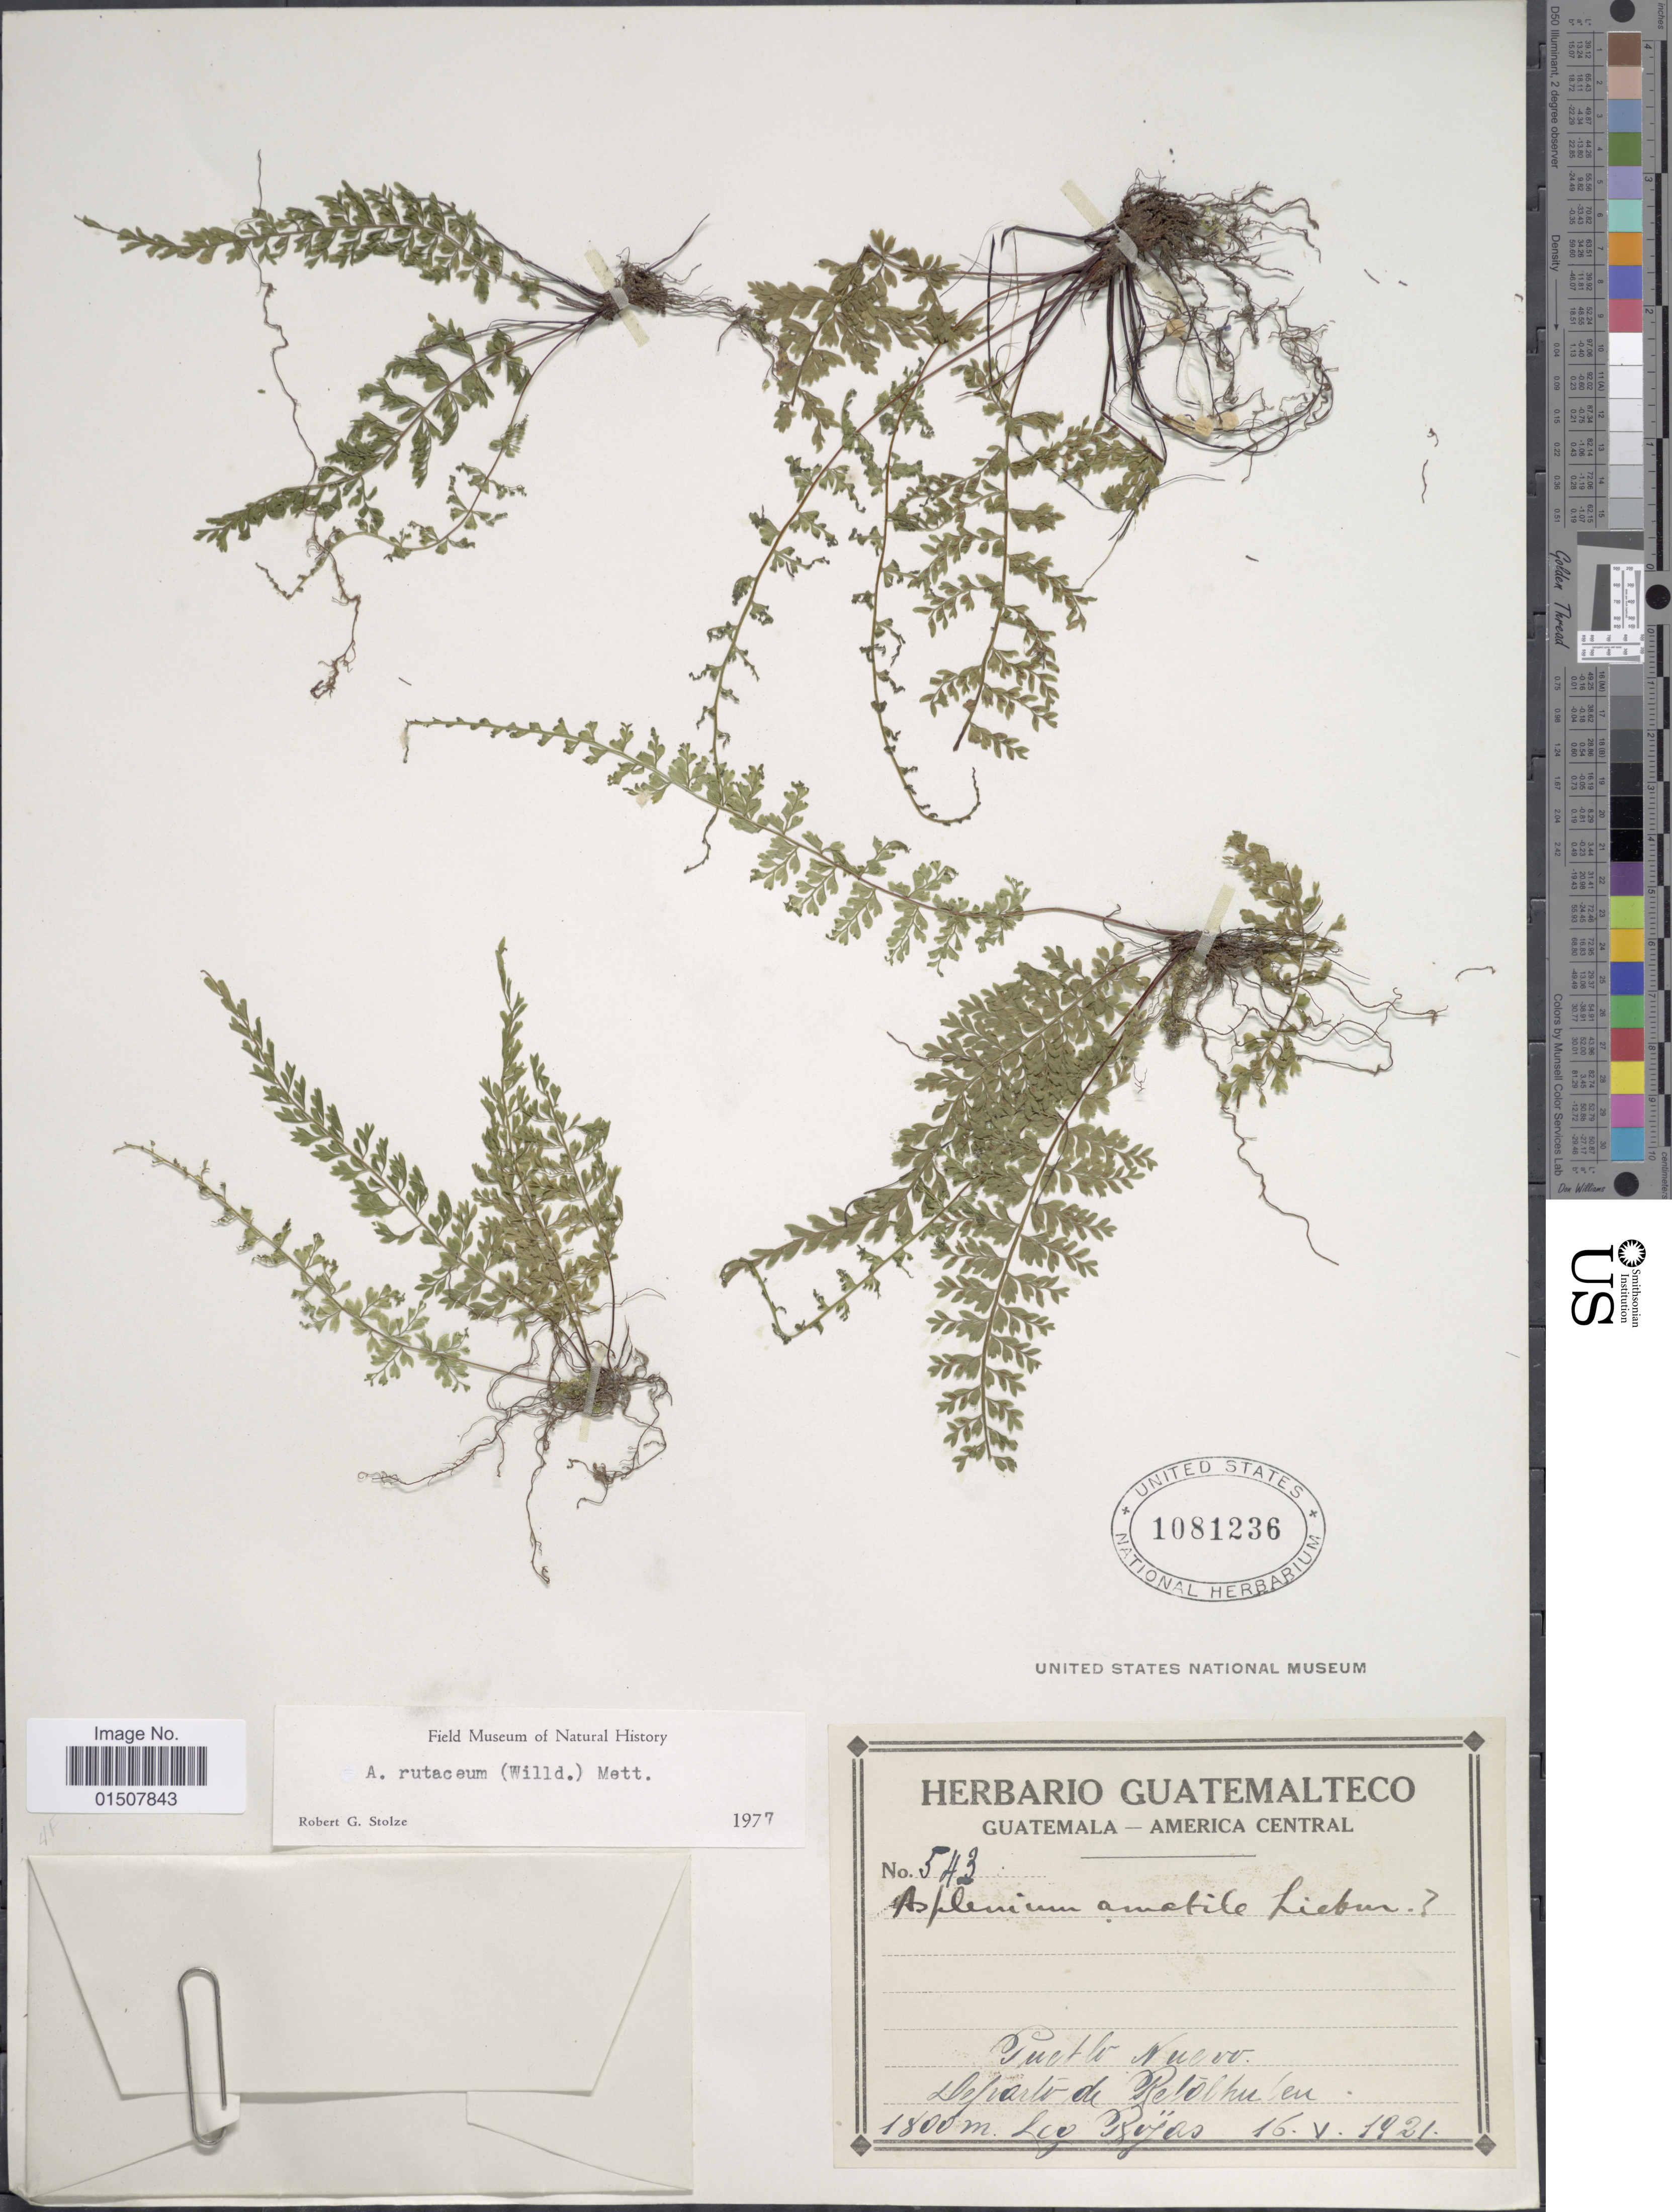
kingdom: Plantae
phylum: Tracheophyta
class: Polypodiopsida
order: Polypodiales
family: Aspleniaceae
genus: Asplenium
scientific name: Asplenium rutaceum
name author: (Willd.) Mett.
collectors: L. Rojas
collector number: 543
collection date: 1921-05-16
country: Guatemala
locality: Puerto Nuevo. Departo de Retalhuleu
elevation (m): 1800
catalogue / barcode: US 1081236